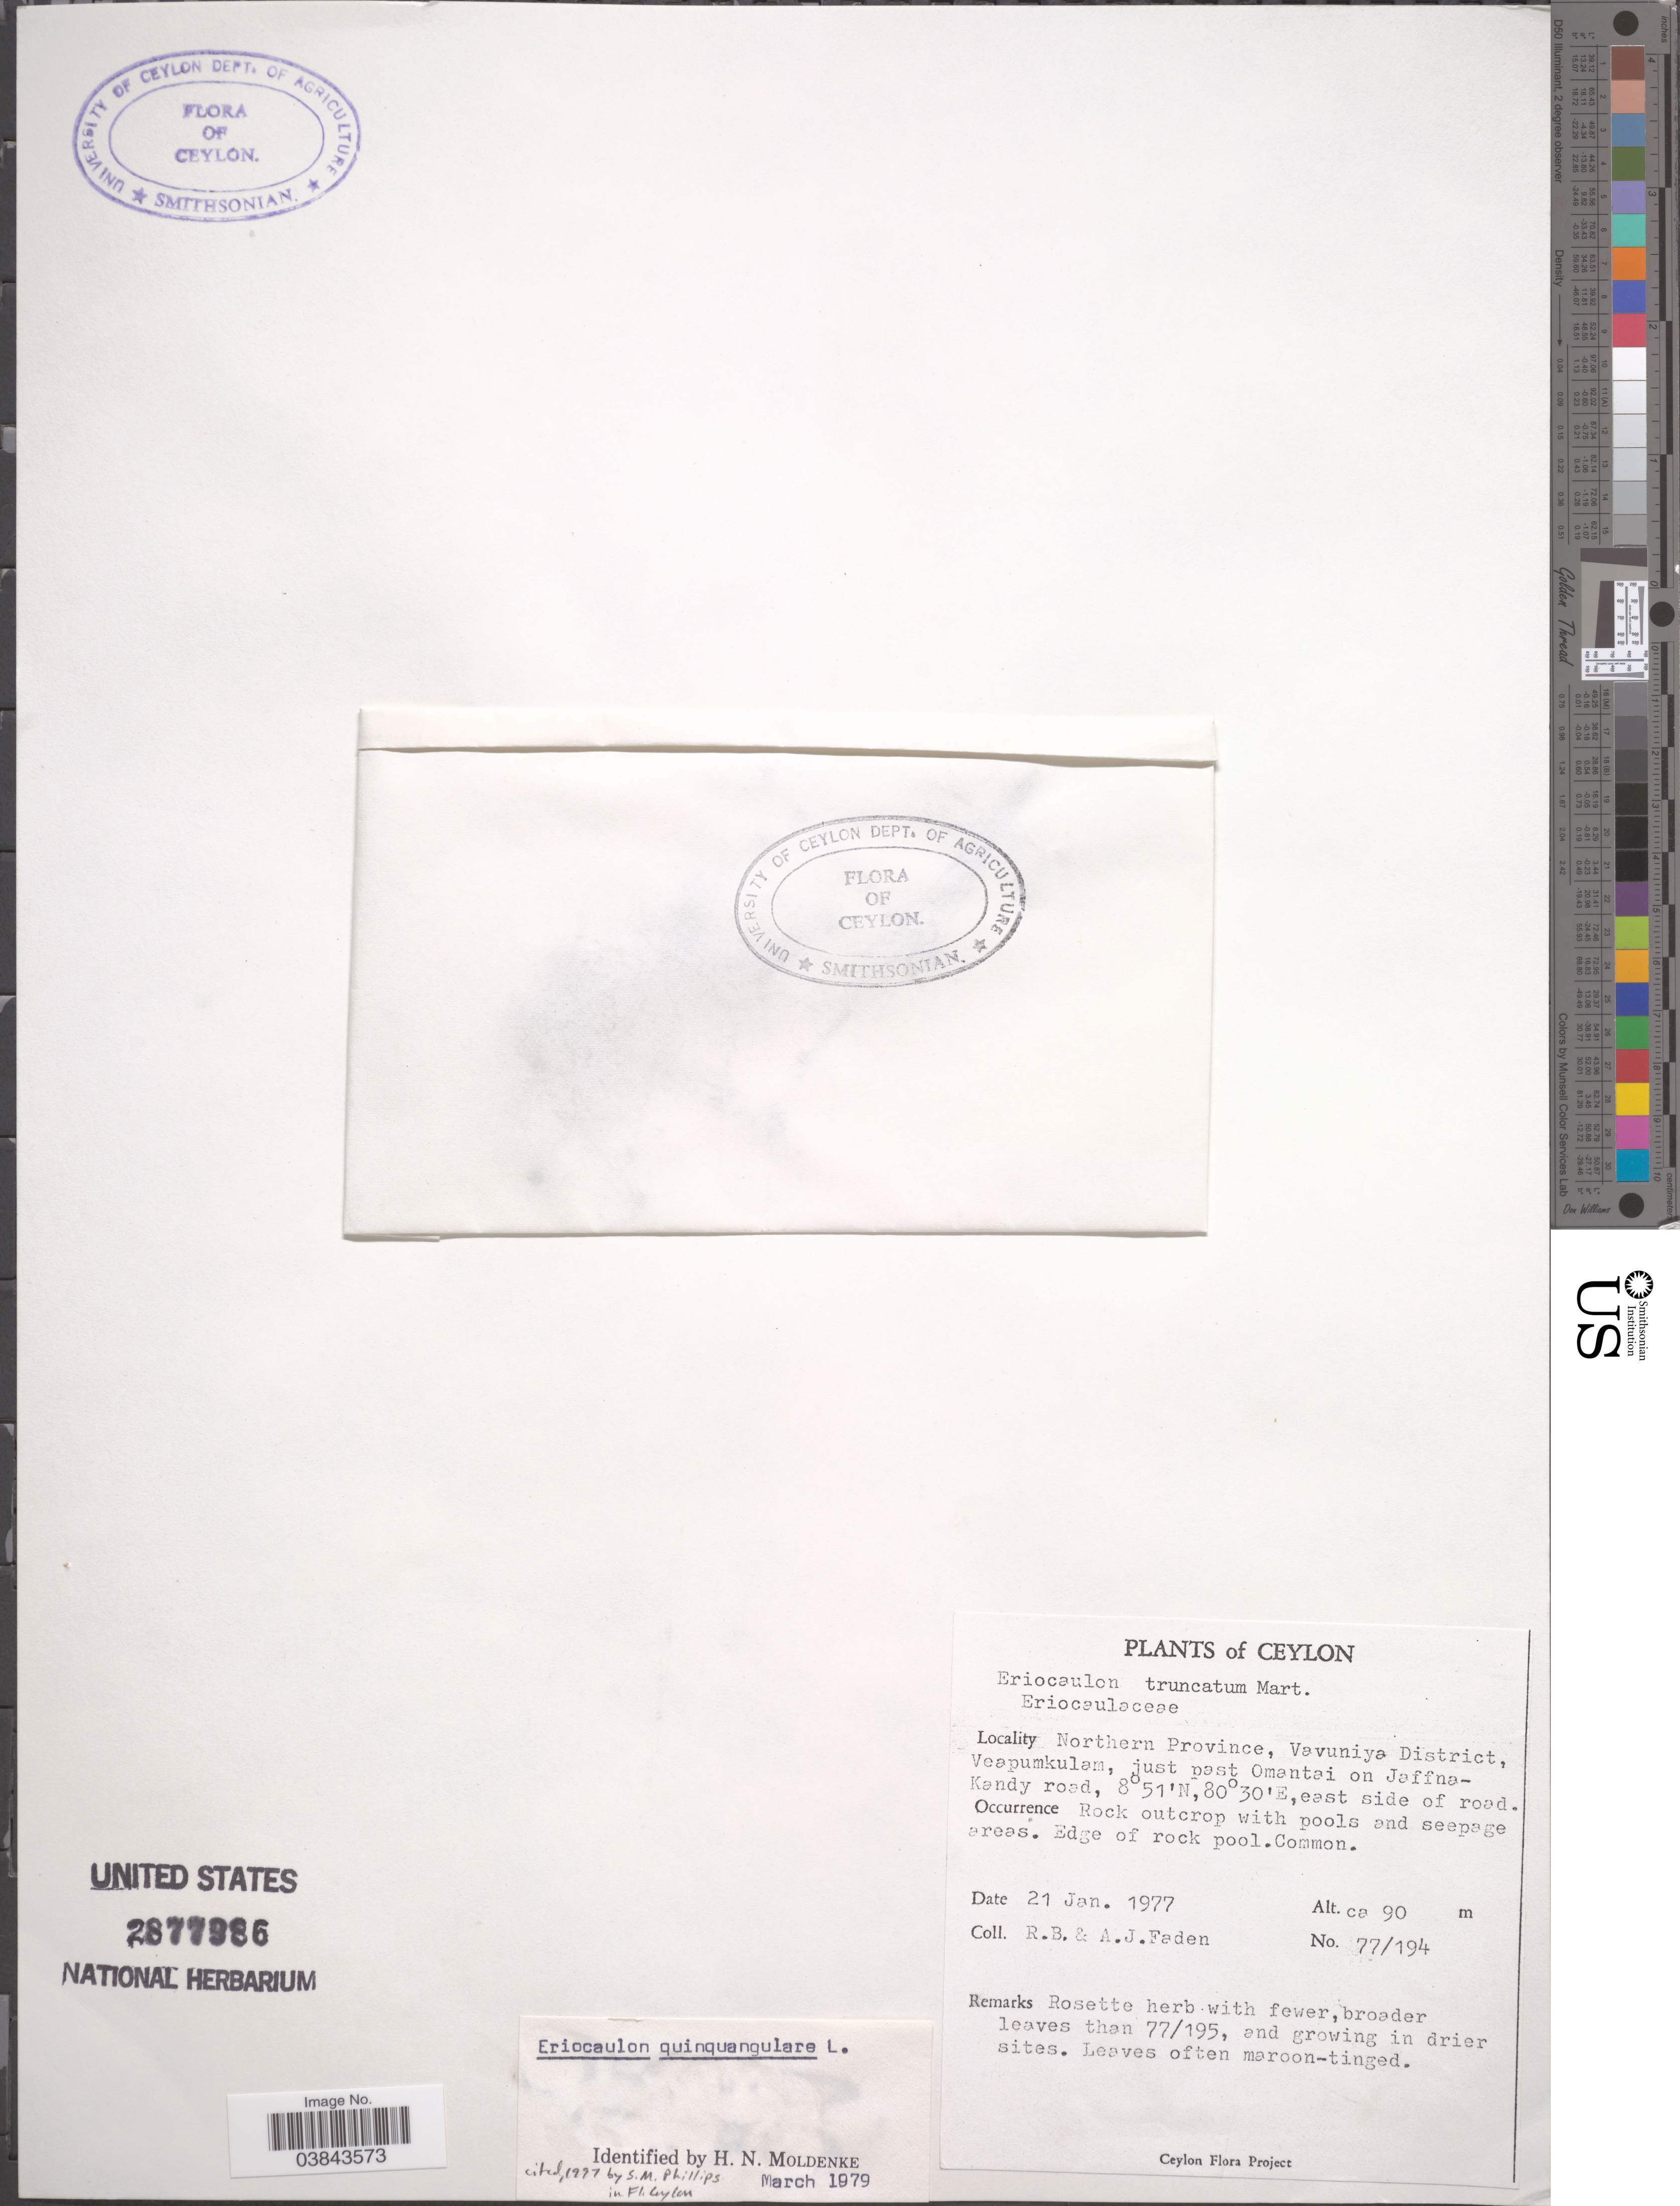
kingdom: Plantae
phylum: Tracheophyta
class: Liliopsida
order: Poales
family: Eriocaulaceae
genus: Eriocaulon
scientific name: Eriocaulon quinquangulare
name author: L.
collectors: R. B. Faden & A. J. Faden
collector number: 77/194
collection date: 1977-01-21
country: Sri Lanka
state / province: Northern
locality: Ceylon. Vavuniya District, Veapumkulam, just past Omantai on Jaffna-Kandy road, east side of road.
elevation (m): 90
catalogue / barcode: US 2877986